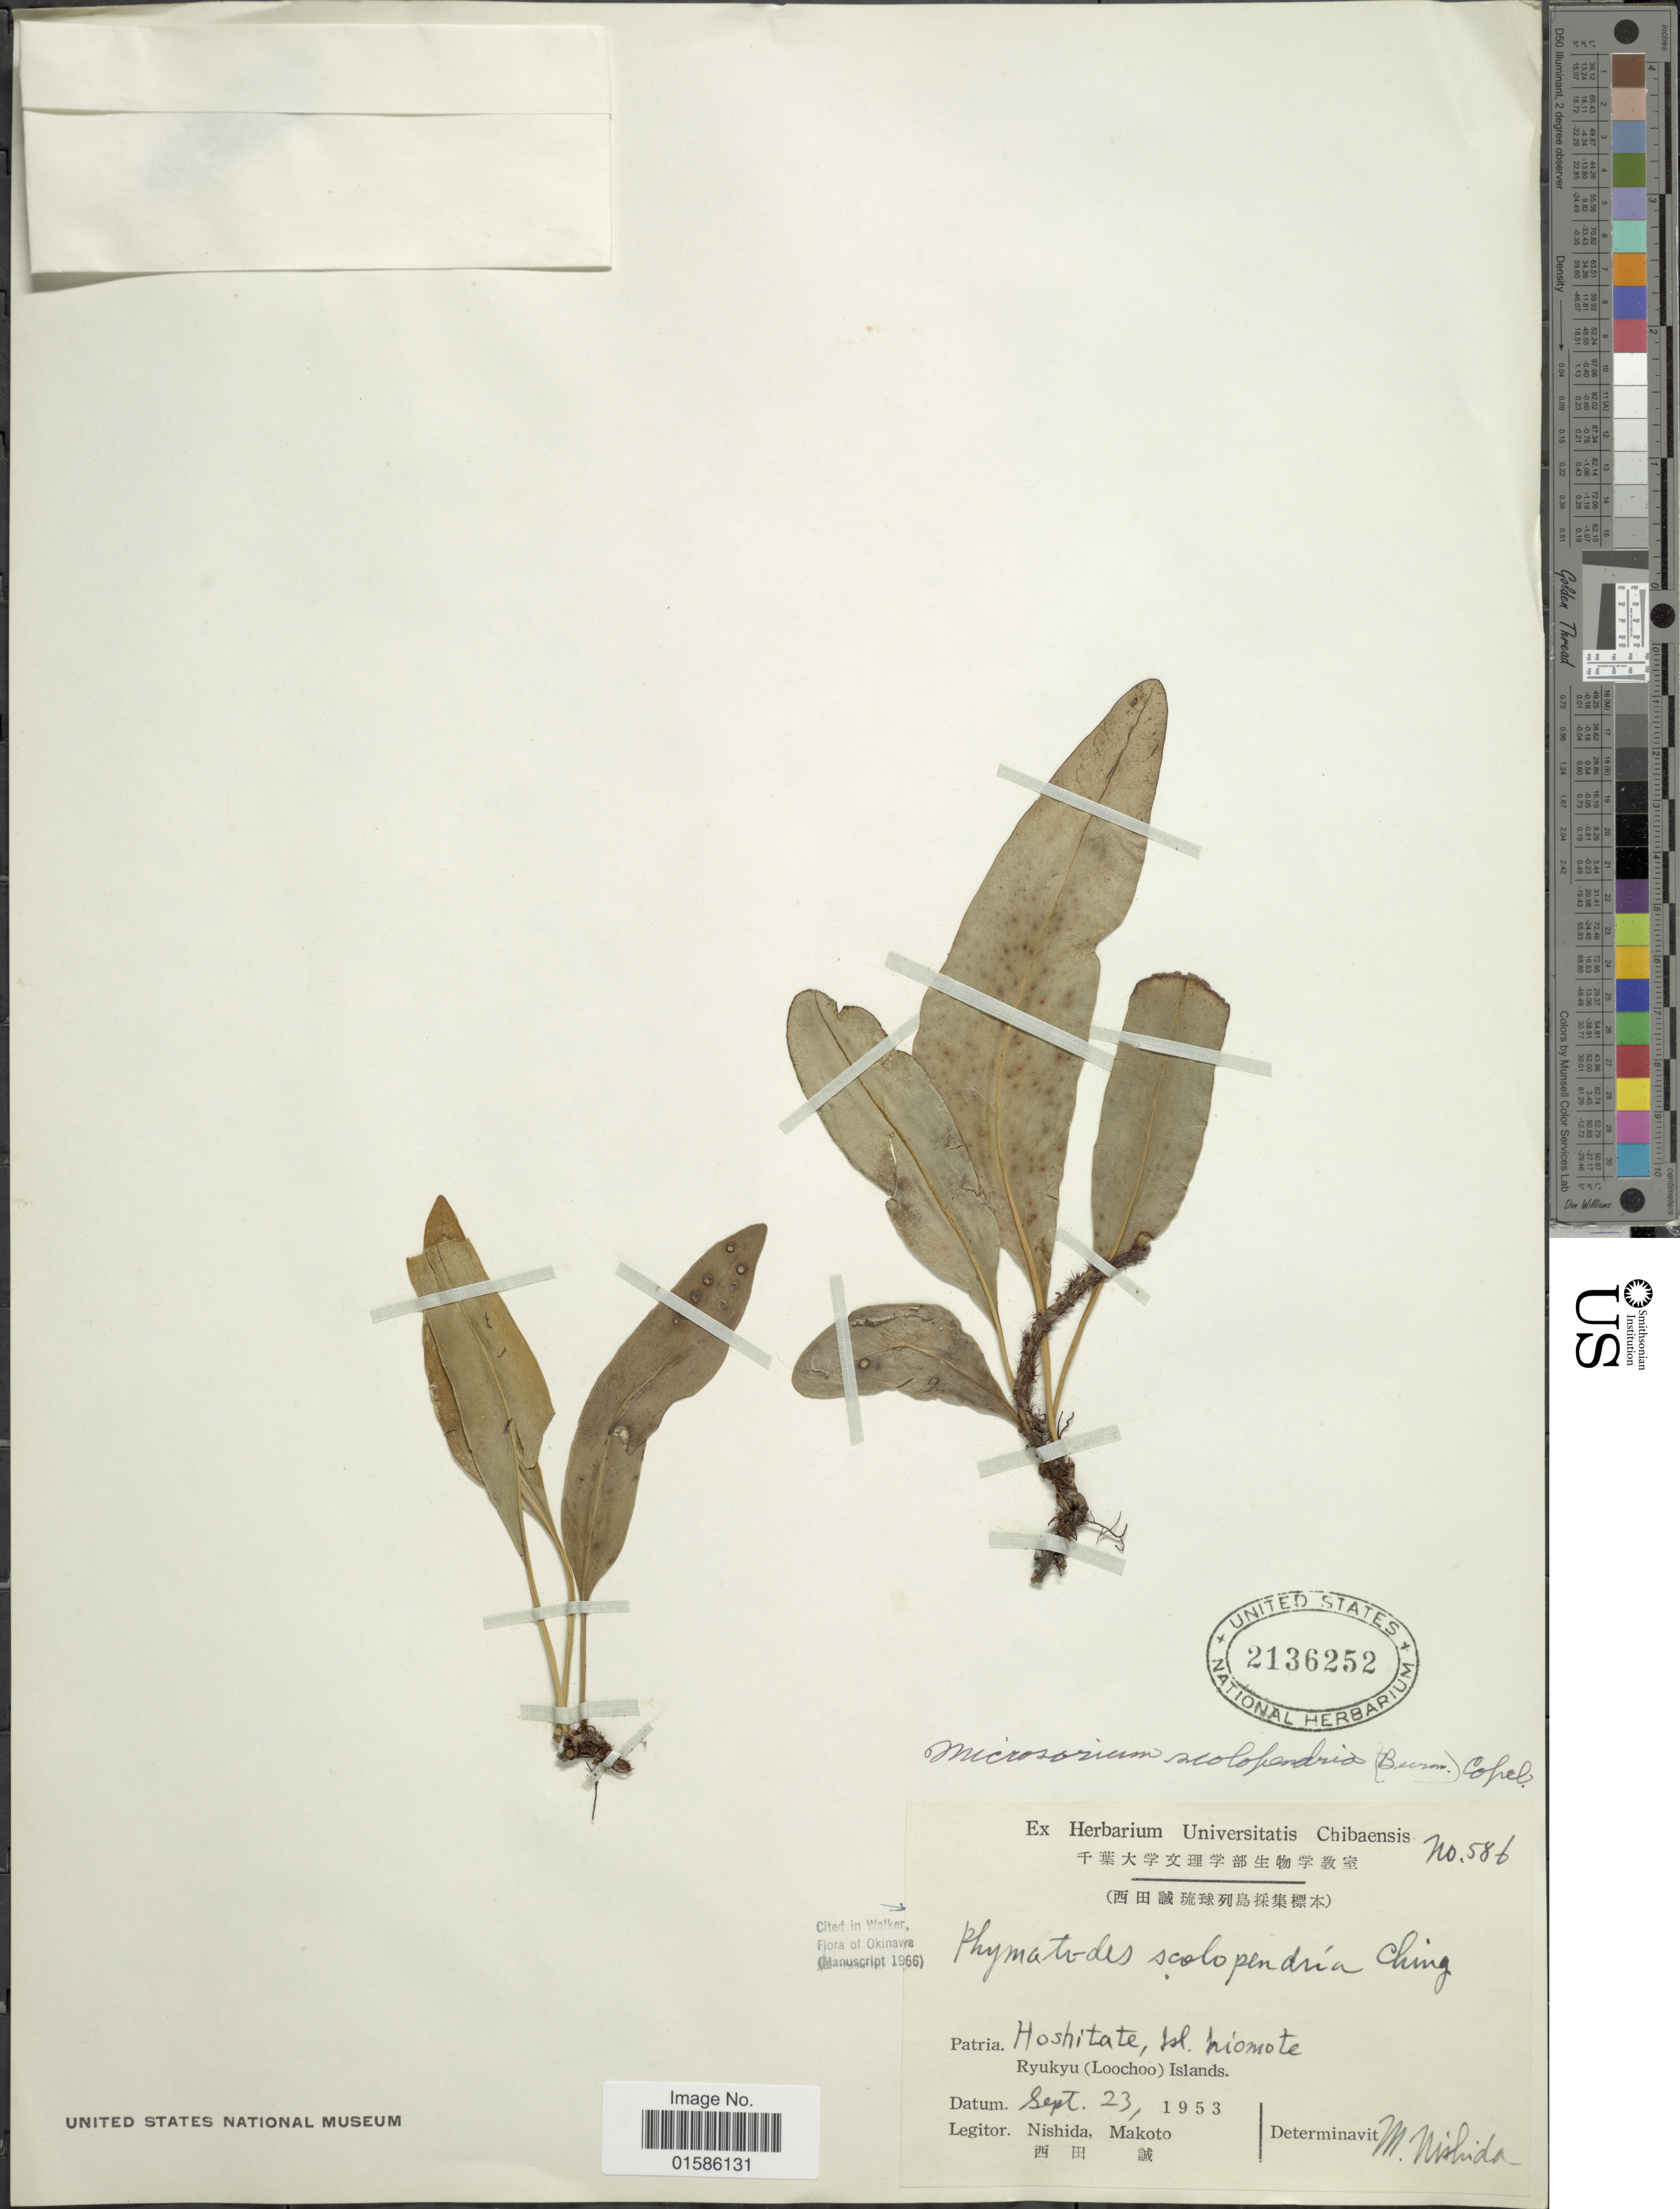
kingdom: Plantae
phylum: Tracheophyta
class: Polypodiopsida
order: Polypodiales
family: Polypodiaceae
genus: Microsorum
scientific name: Microsorum scolopendria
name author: (Burm. f.) Copel.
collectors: Nishida & Makoto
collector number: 586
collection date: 1953-09-23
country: Japan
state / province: Okinawa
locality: Hoshitate, Isl. Iriomote, Ryukyu (Loochoo) Islands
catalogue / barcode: US 2136252